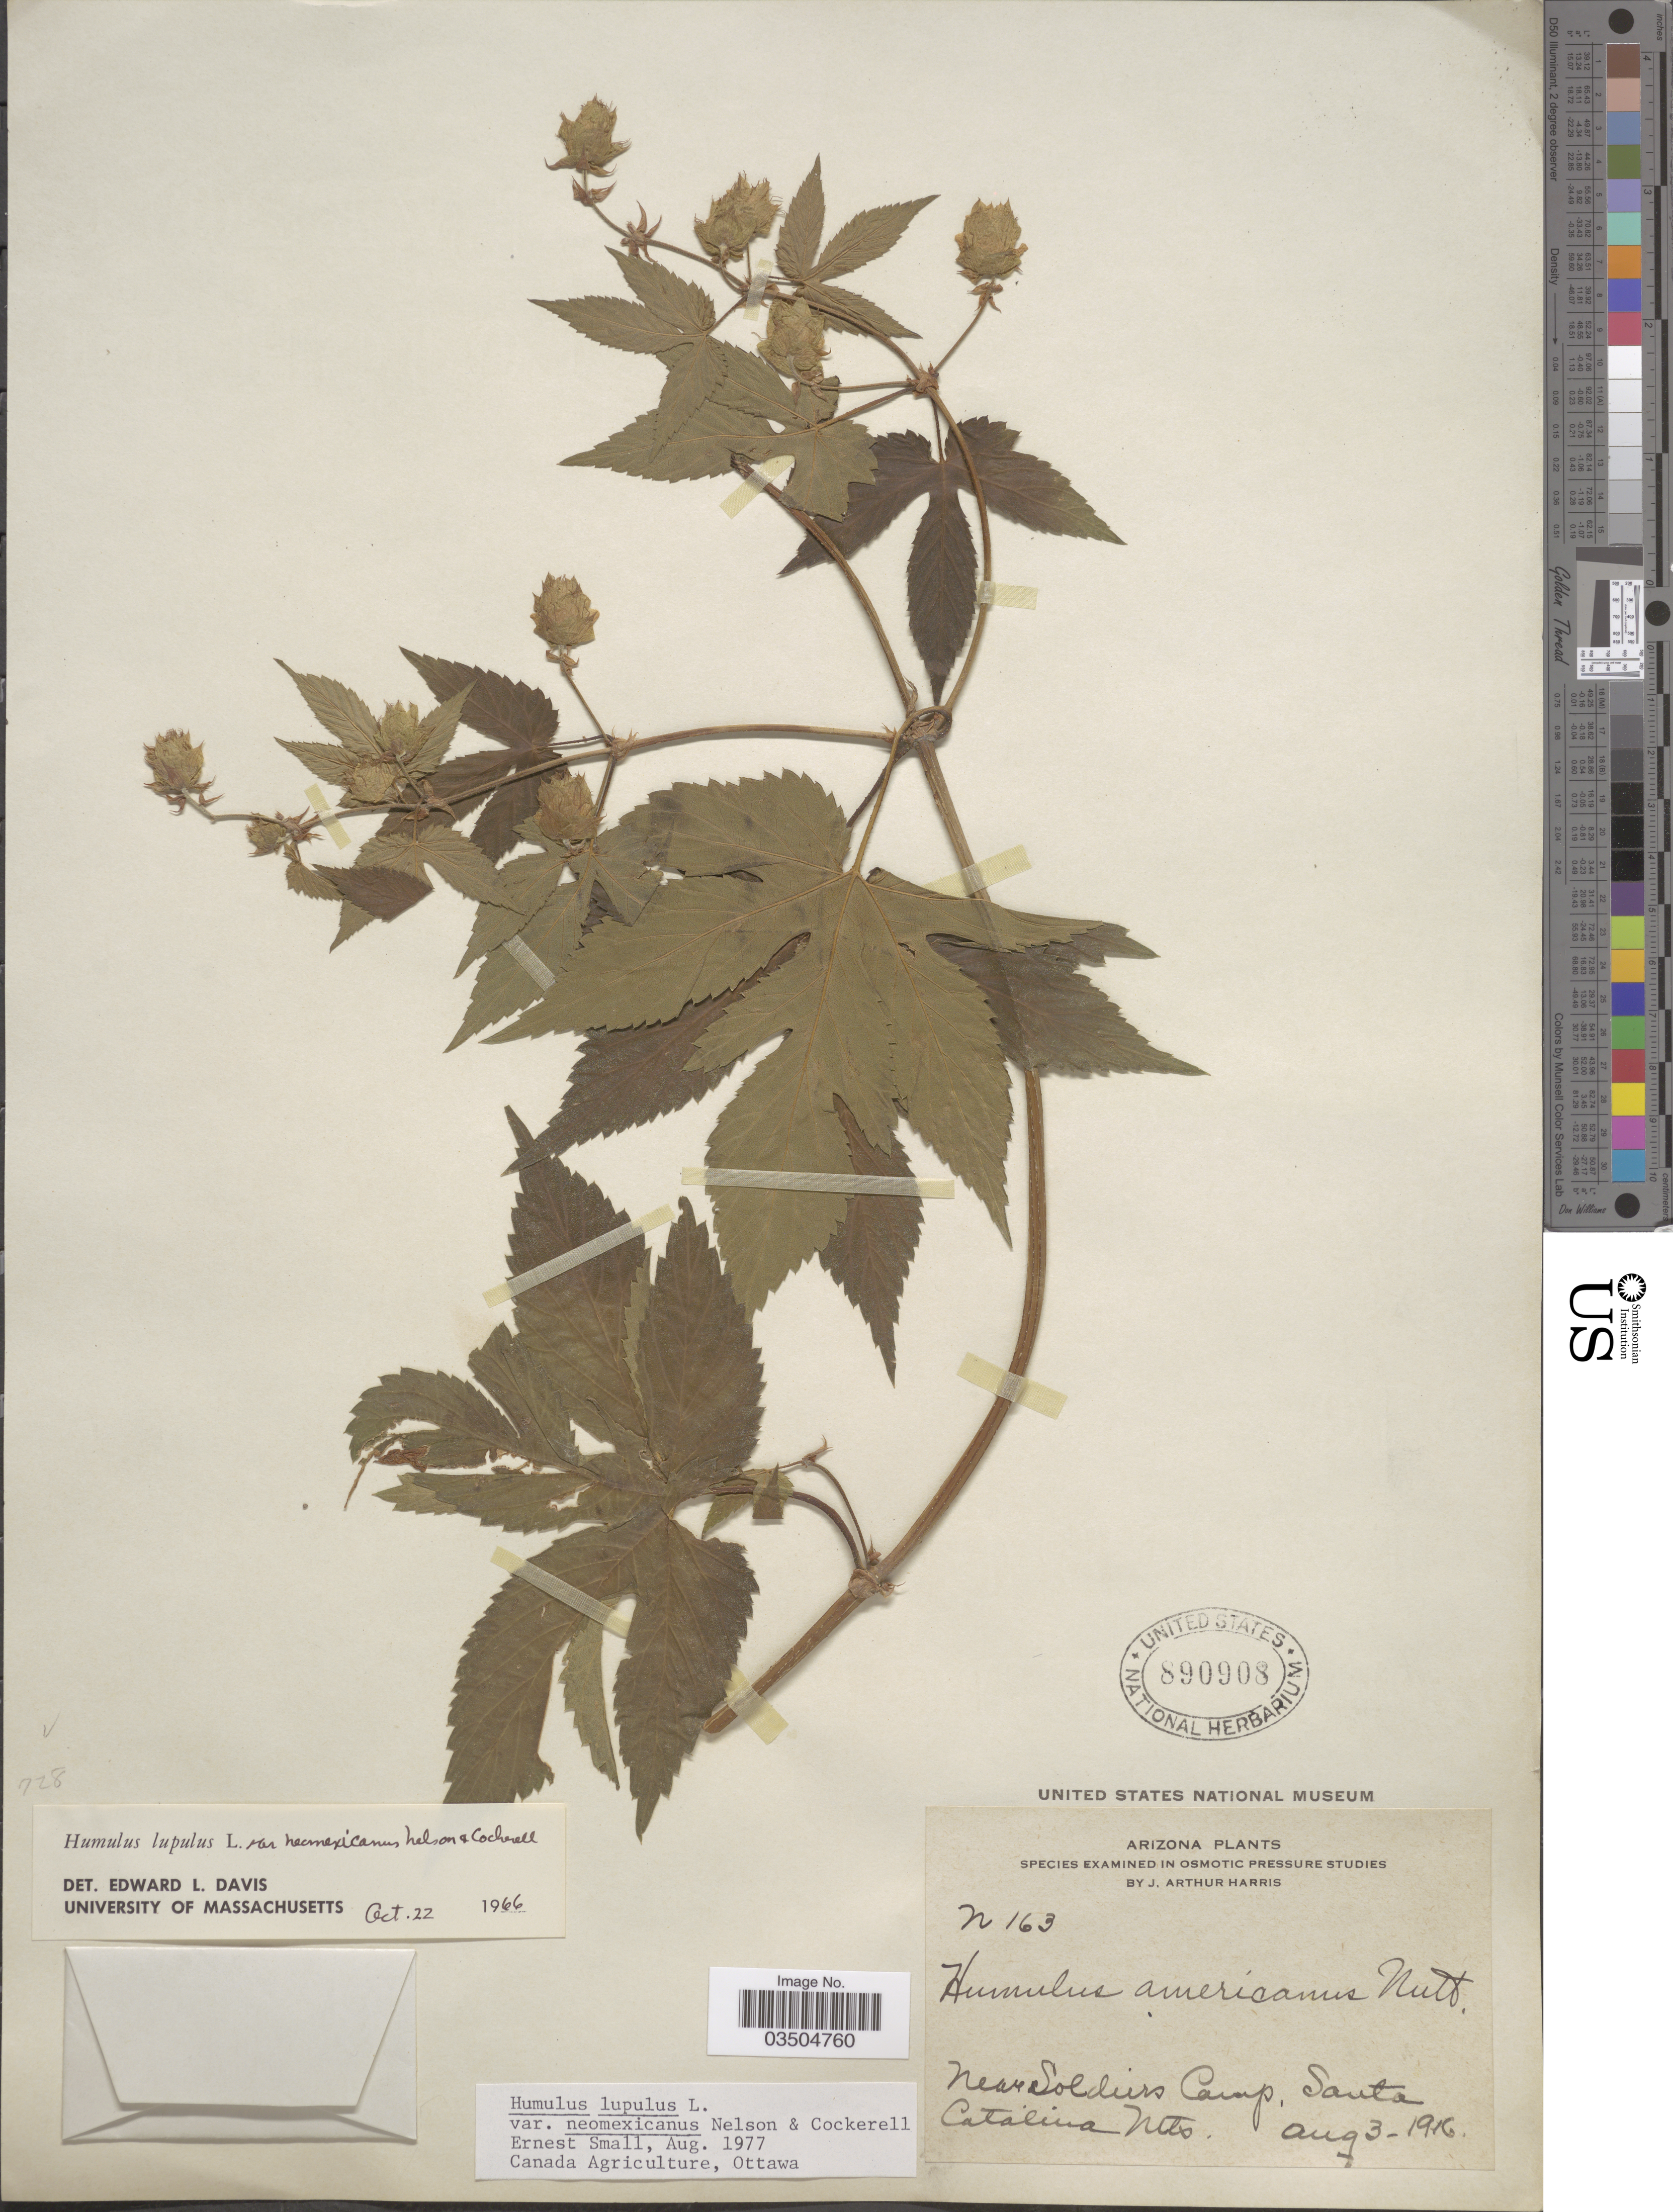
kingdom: Plantae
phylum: Tracheophyta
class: Magnoliopsida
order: Rosales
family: Cannabaceae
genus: Humulus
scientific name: Humulus neomexicanus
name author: (A. Nelson & Cockerell) Rydb.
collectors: J. A. Harris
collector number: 163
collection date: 1916-08-03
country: United States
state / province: Arizona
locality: Near Soldiers Camp, Santa Catalina Mts.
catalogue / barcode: US 890908